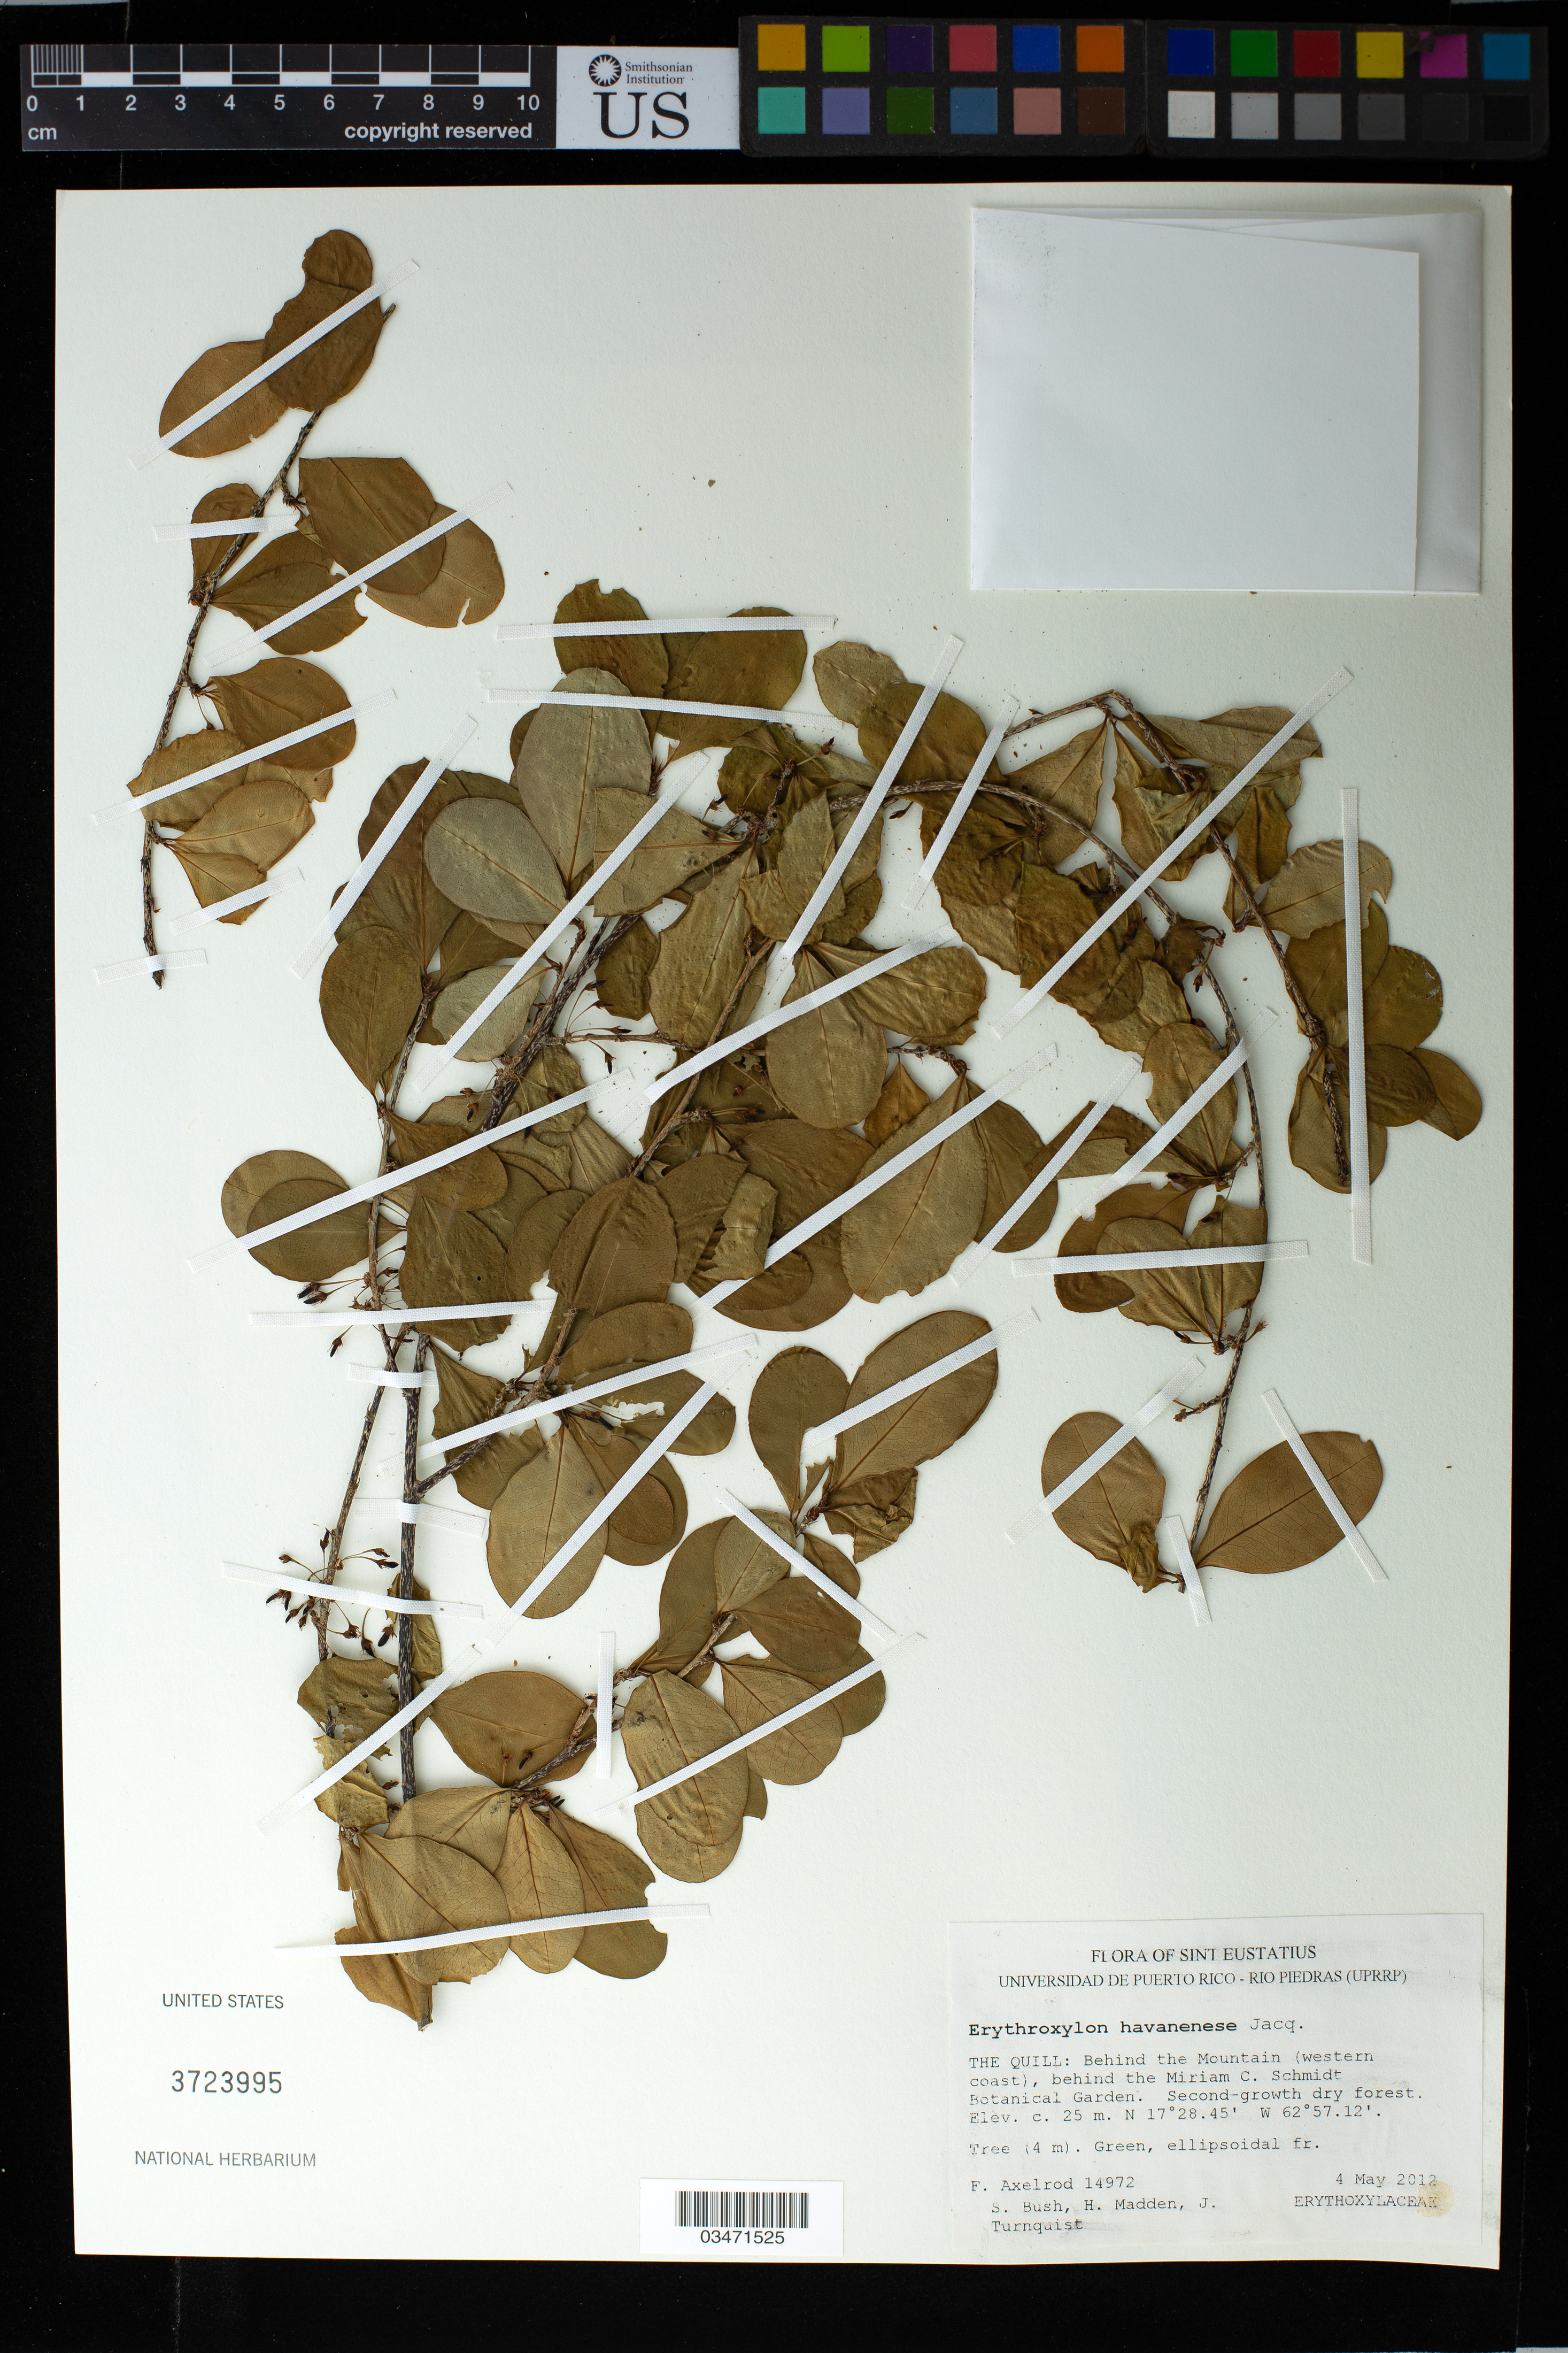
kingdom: Plantae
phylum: Tracheophyta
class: Magnoliopsida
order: Malpighiales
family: Erythroxylaceae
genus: Erythroxylum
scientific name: Erythroxylum havanense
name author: Jacq.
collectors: F. S. Axelrod, S. Bush, H. Madden & J. Turnquist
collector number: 14972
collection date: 2012-05-04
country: Netherlands Antilles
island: St. Eustatius I.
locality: The Quill; behind the Mountain (western coast), behind the Miriam C.Schmidt Botanical Garden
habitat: Second growth dry forest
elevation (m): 25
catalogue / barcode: US 3723995